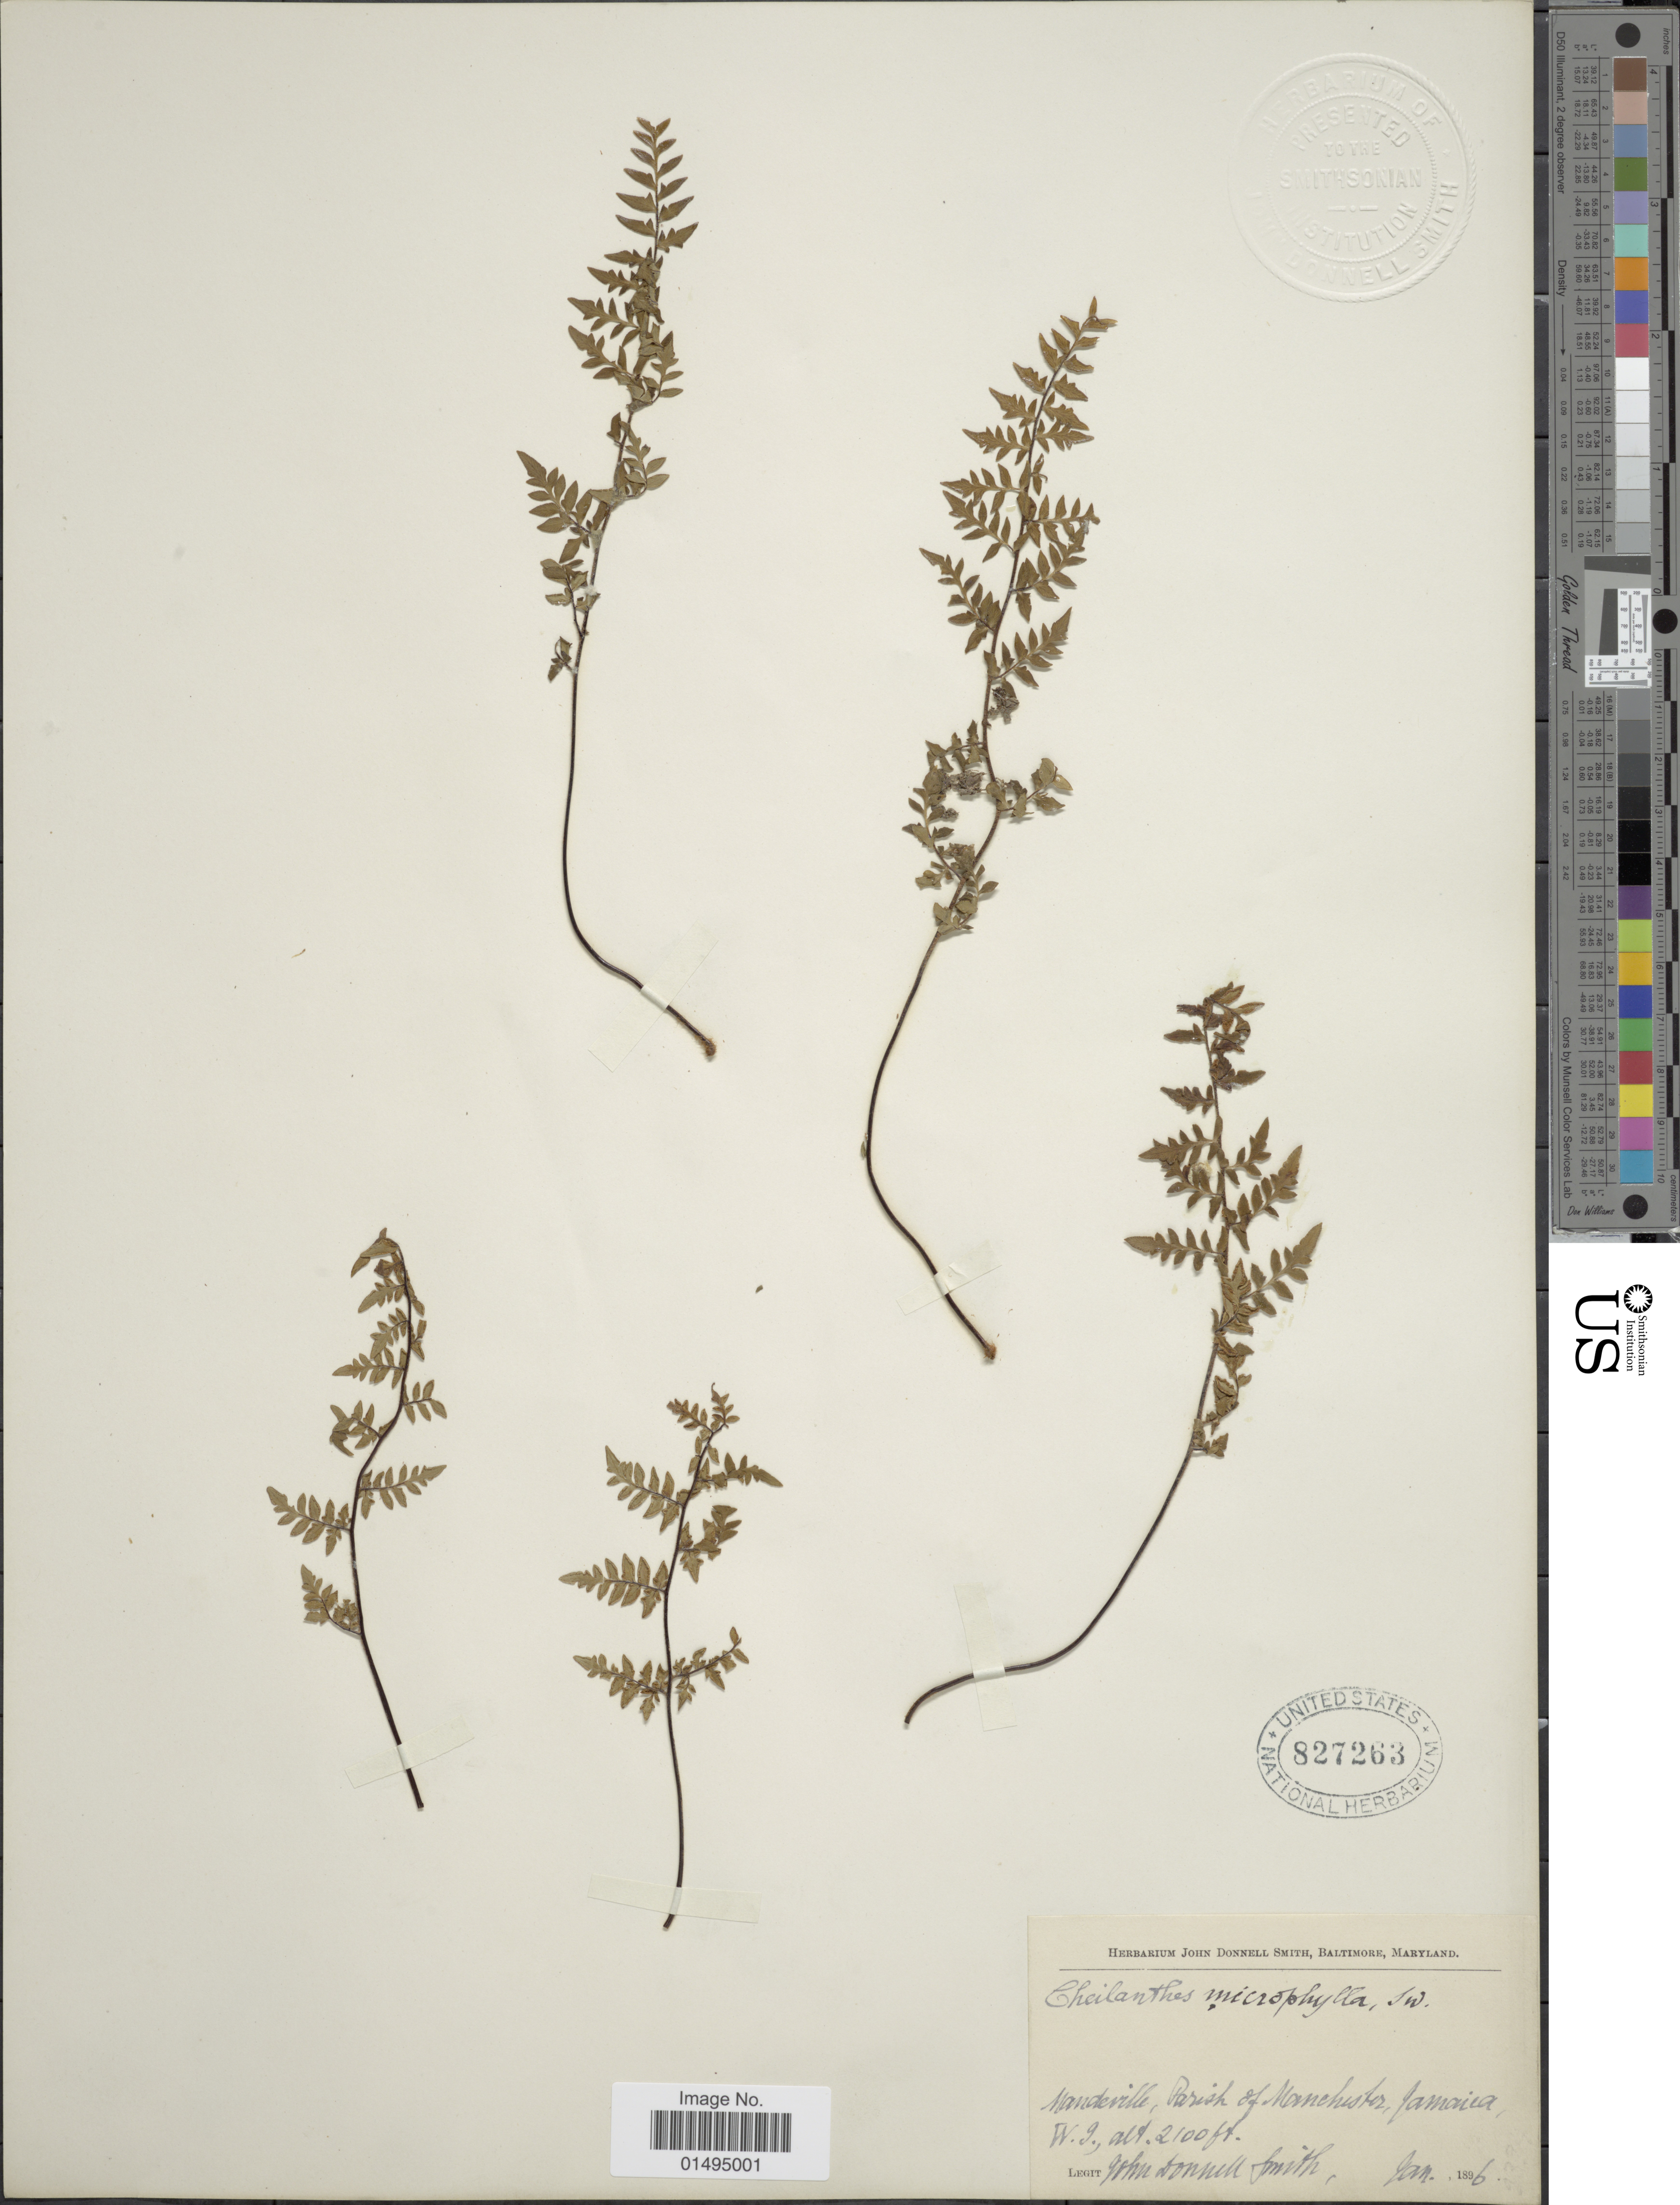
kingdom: Plantae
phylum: Tracheophyta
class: Polypodiopsida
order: Polypodiales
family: Pteridaceae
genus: Myriopteris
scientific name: Myriopteris microphylla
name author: (Sw.) Grusz & Windham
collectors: J. Donnell Smith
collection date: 1896-01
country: Jamaica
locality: Mandeville, Parish of Manchester, Jamaica, W. I.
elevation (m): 640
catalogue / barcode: US 827263